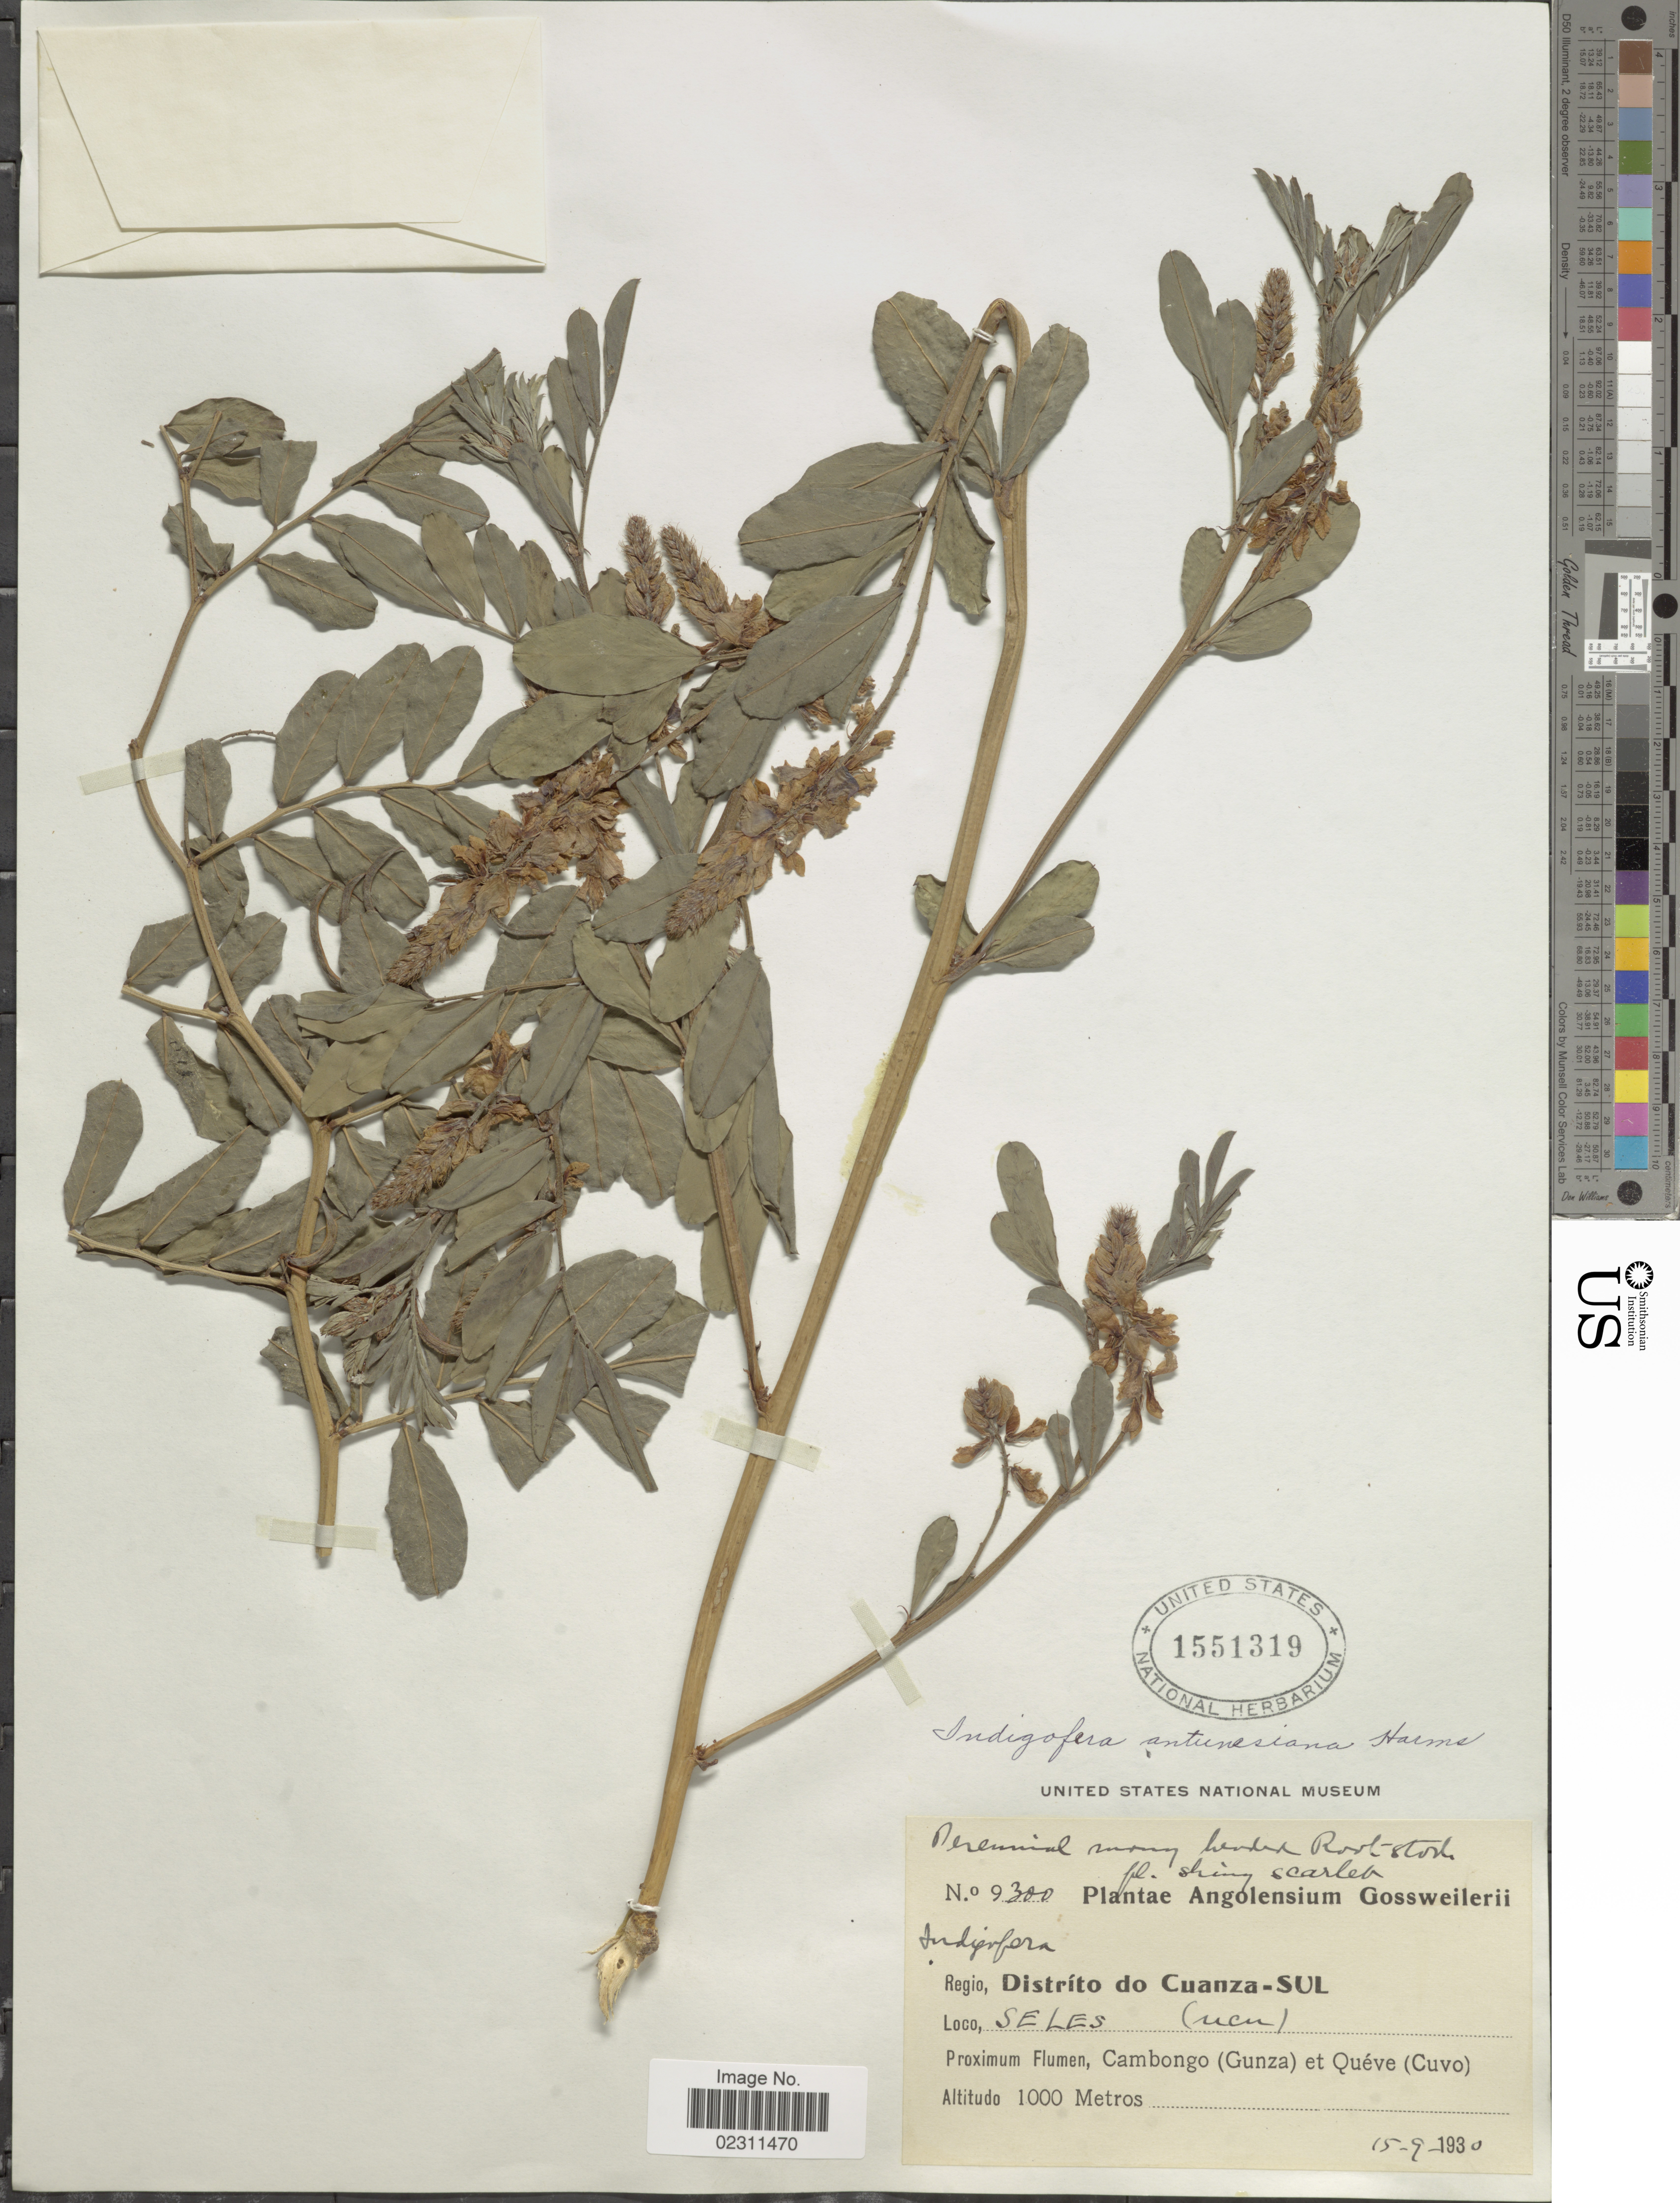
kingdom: Plantae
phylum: Tracheophyta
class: Magnoliopsida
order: Fabales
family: Fabaceae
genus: Indigofera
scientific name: Indigofera antunesiana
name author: Harms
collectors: -. Gossweiler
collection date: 1930-09-15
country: Angola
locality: Regio, Distríto do Cuanza - Sul. Seles (ucu). Cambongo (Gunza) et Quéve (Cuvo)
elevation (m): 1000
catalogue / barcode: US 1551319